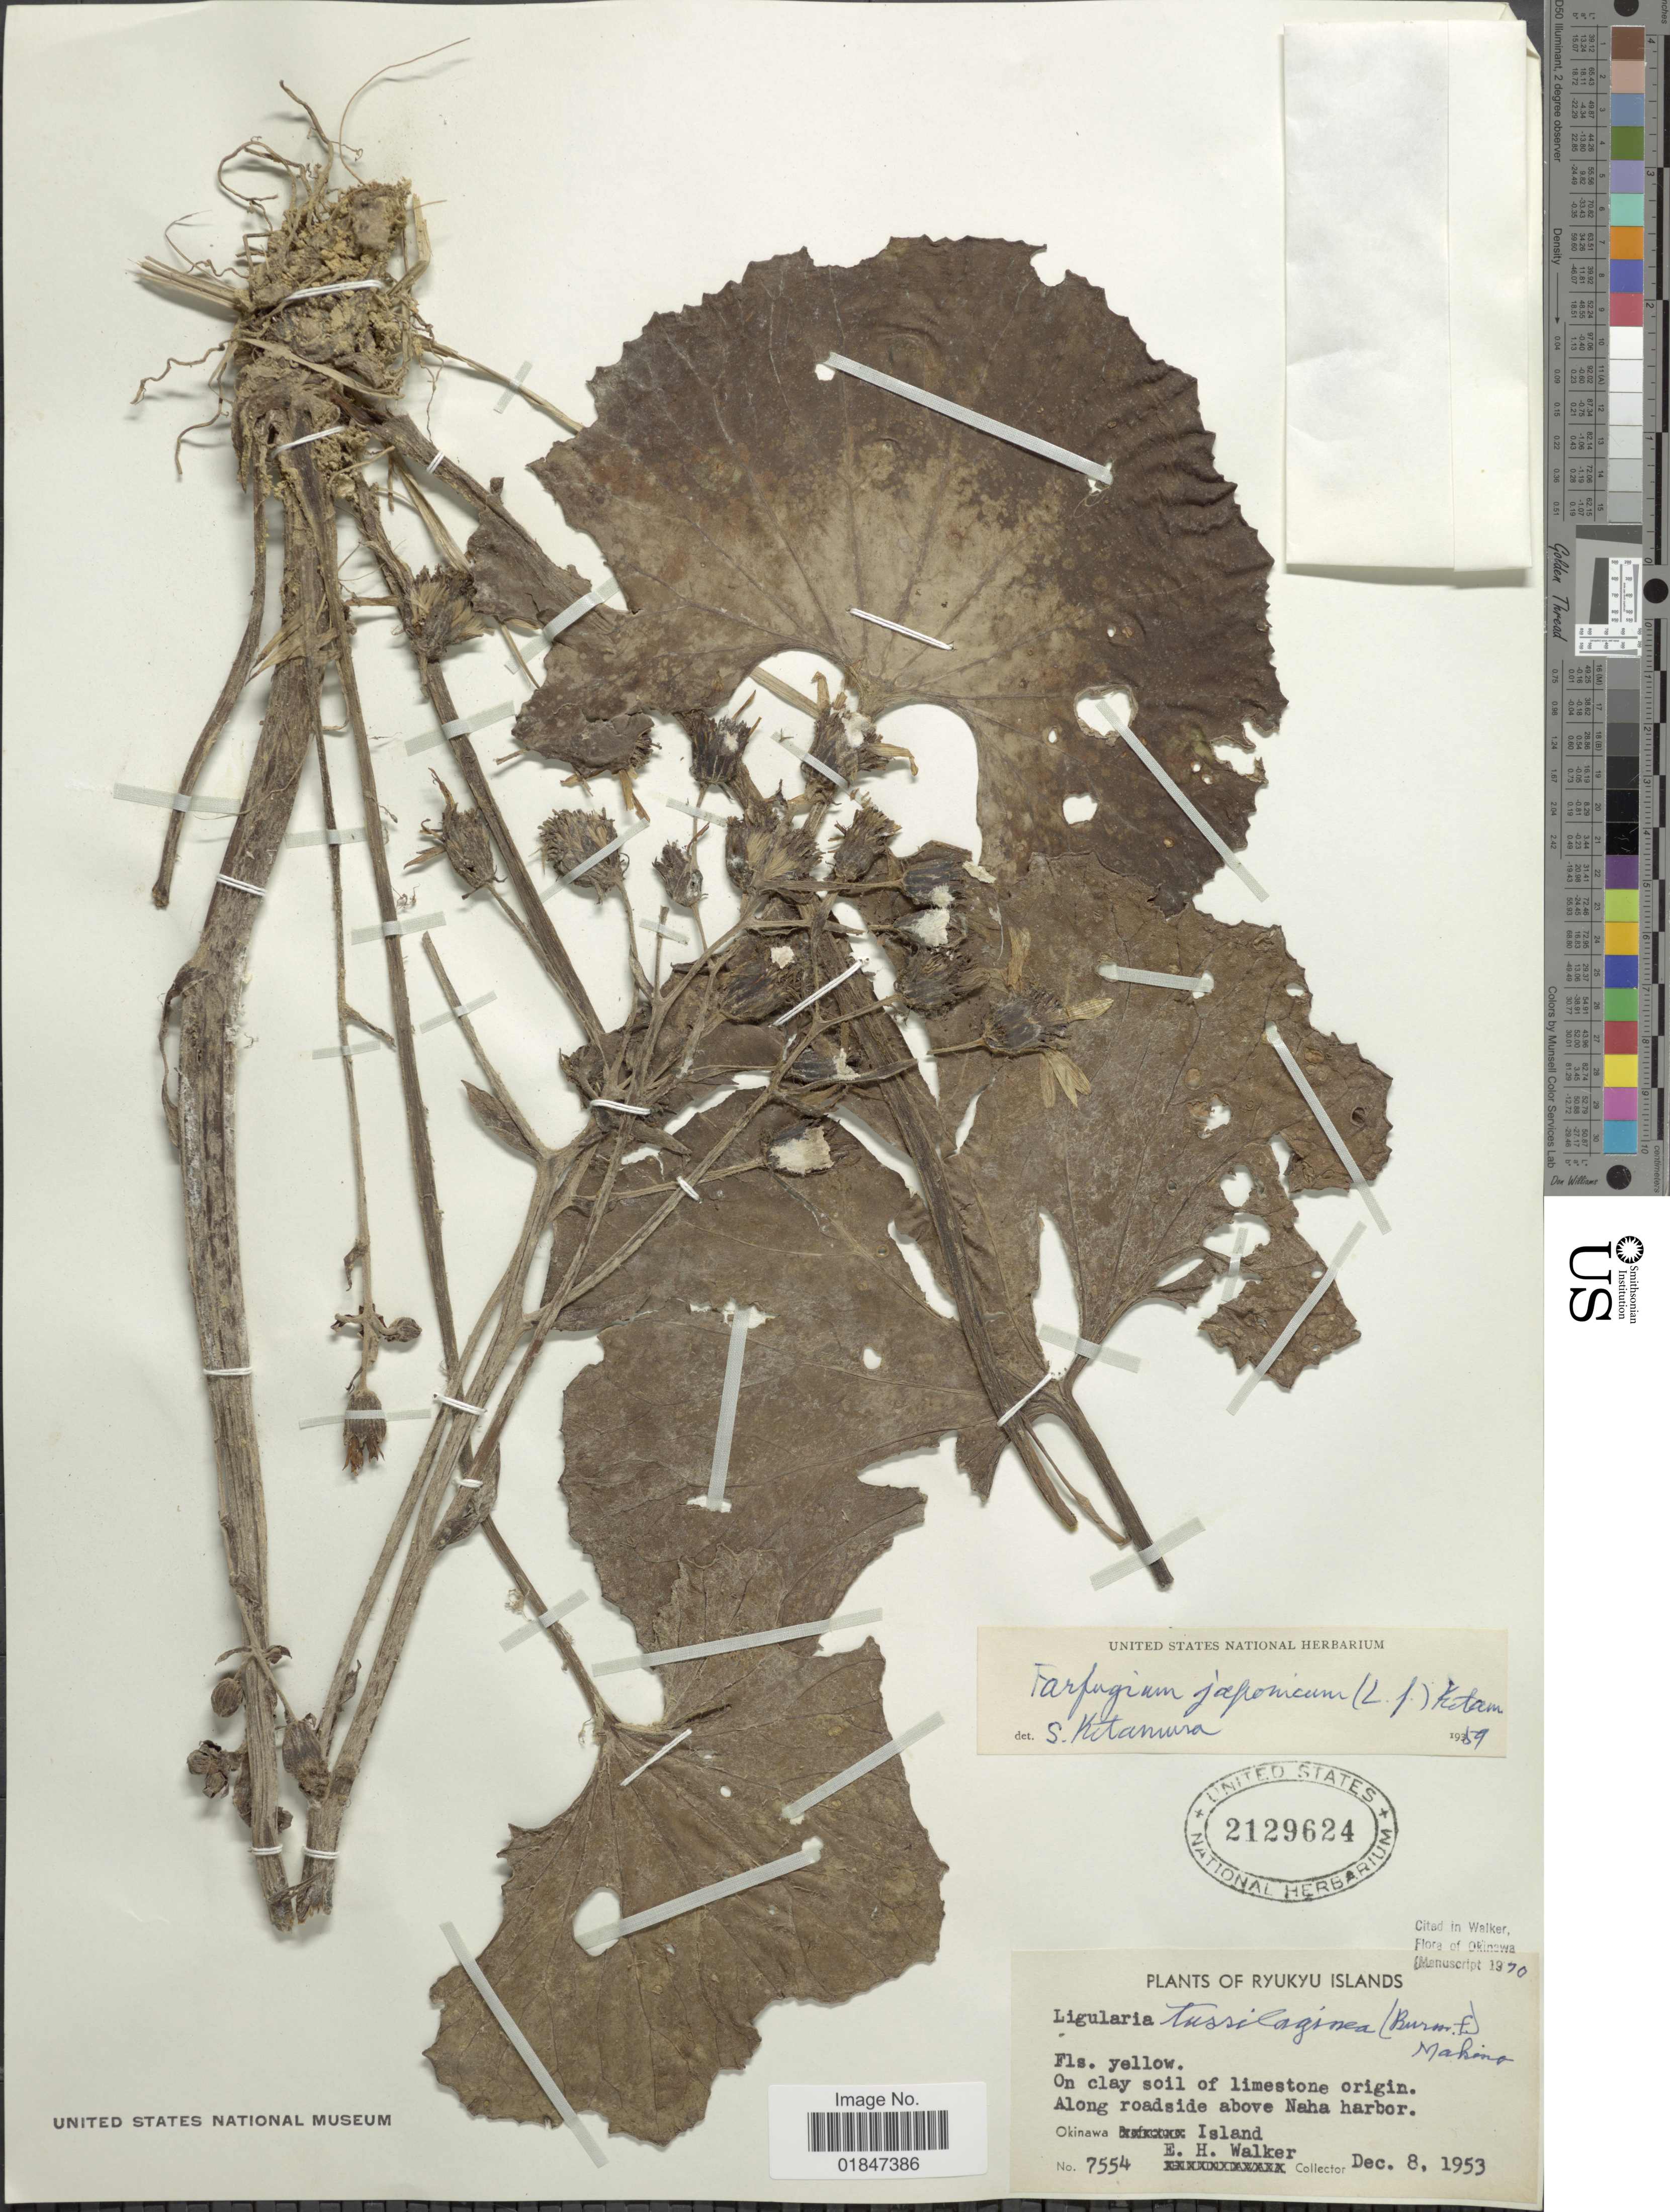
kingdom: Plantae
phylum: Tracheophyta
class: Magnoliopsida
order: Asterales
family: Asteraceae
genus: Farfugium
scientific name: Farfugium japonicum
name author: (L.) Kitam.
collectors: E. H. Walker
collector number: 7554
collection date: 1953-12-08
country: Japan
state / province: Okinawa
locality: Ryukyu Islands, along roadside above Naha harbor, Okinawa Island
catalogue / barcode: US 2129624